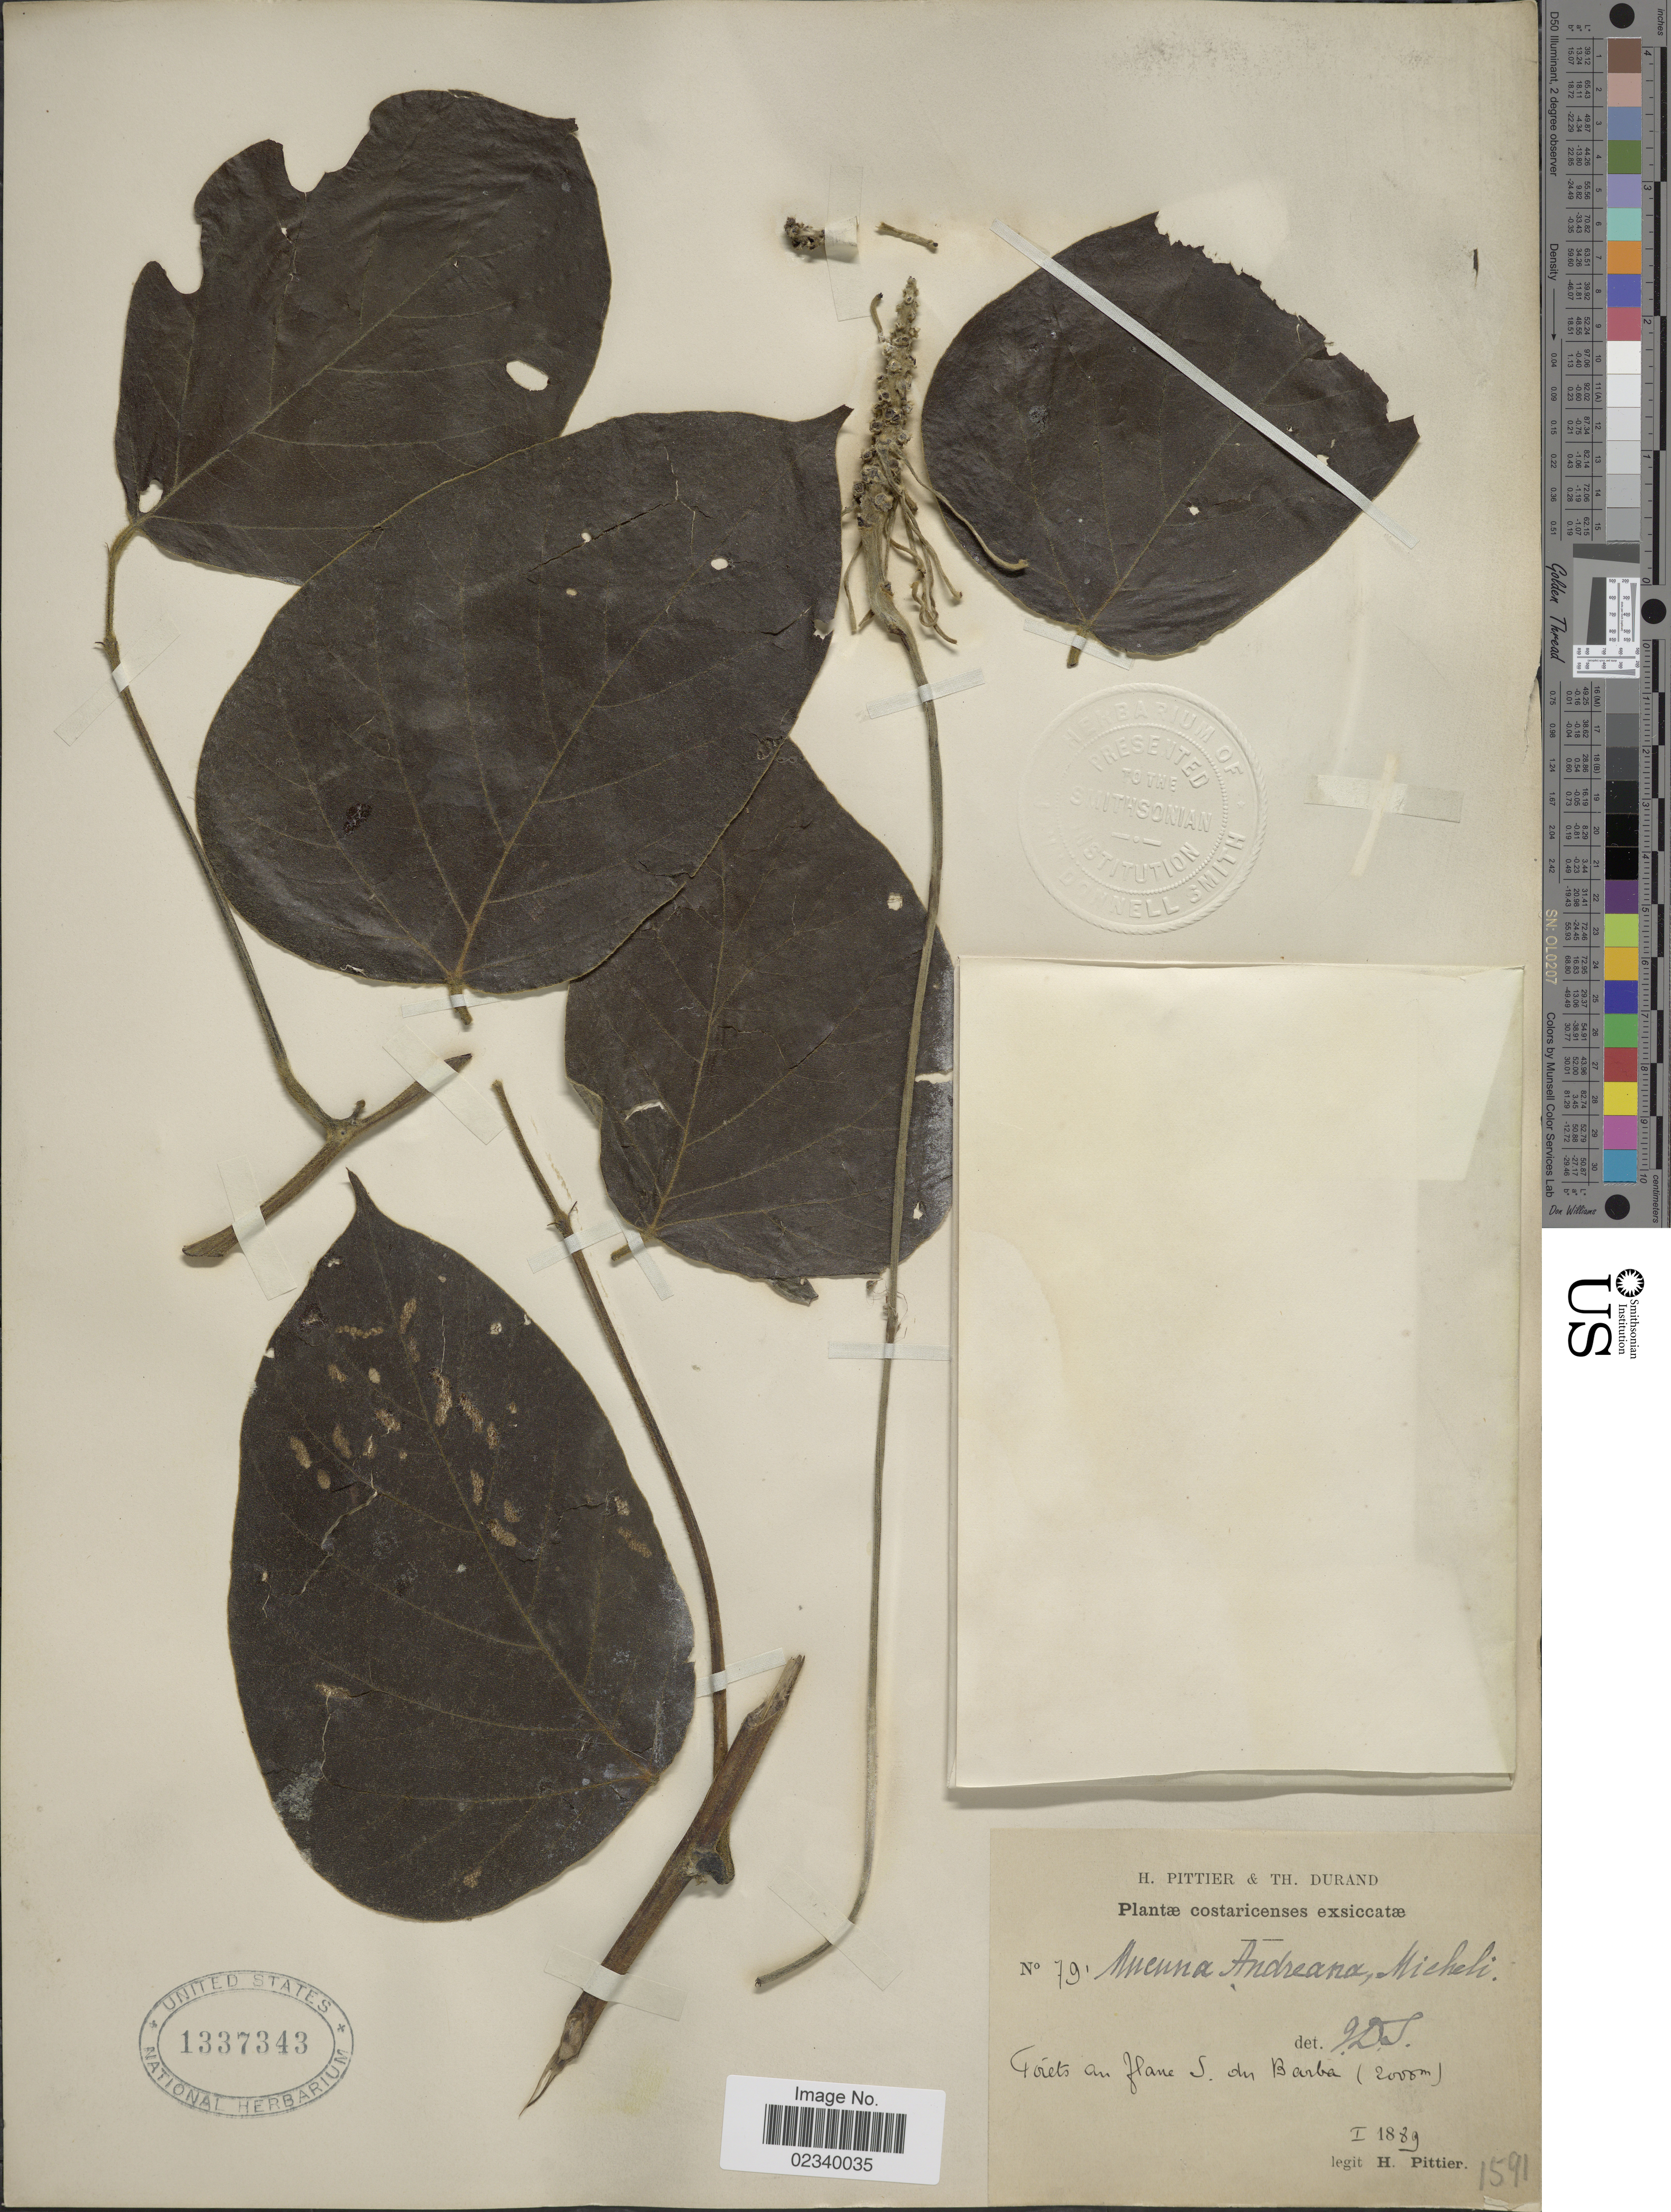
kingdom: Plantae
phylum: Tracheophyta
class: Magnoliopsida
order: Fabales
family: Fabaceae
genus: Mucuna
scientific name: Mucuna holtonii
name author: (Kuntze) Moldenke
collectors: H. F. Pittier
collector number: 79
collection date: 1889-01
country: Costa Rica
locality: Forêts au flanc S. du Barba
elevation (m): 2000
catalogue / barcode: US 1337343